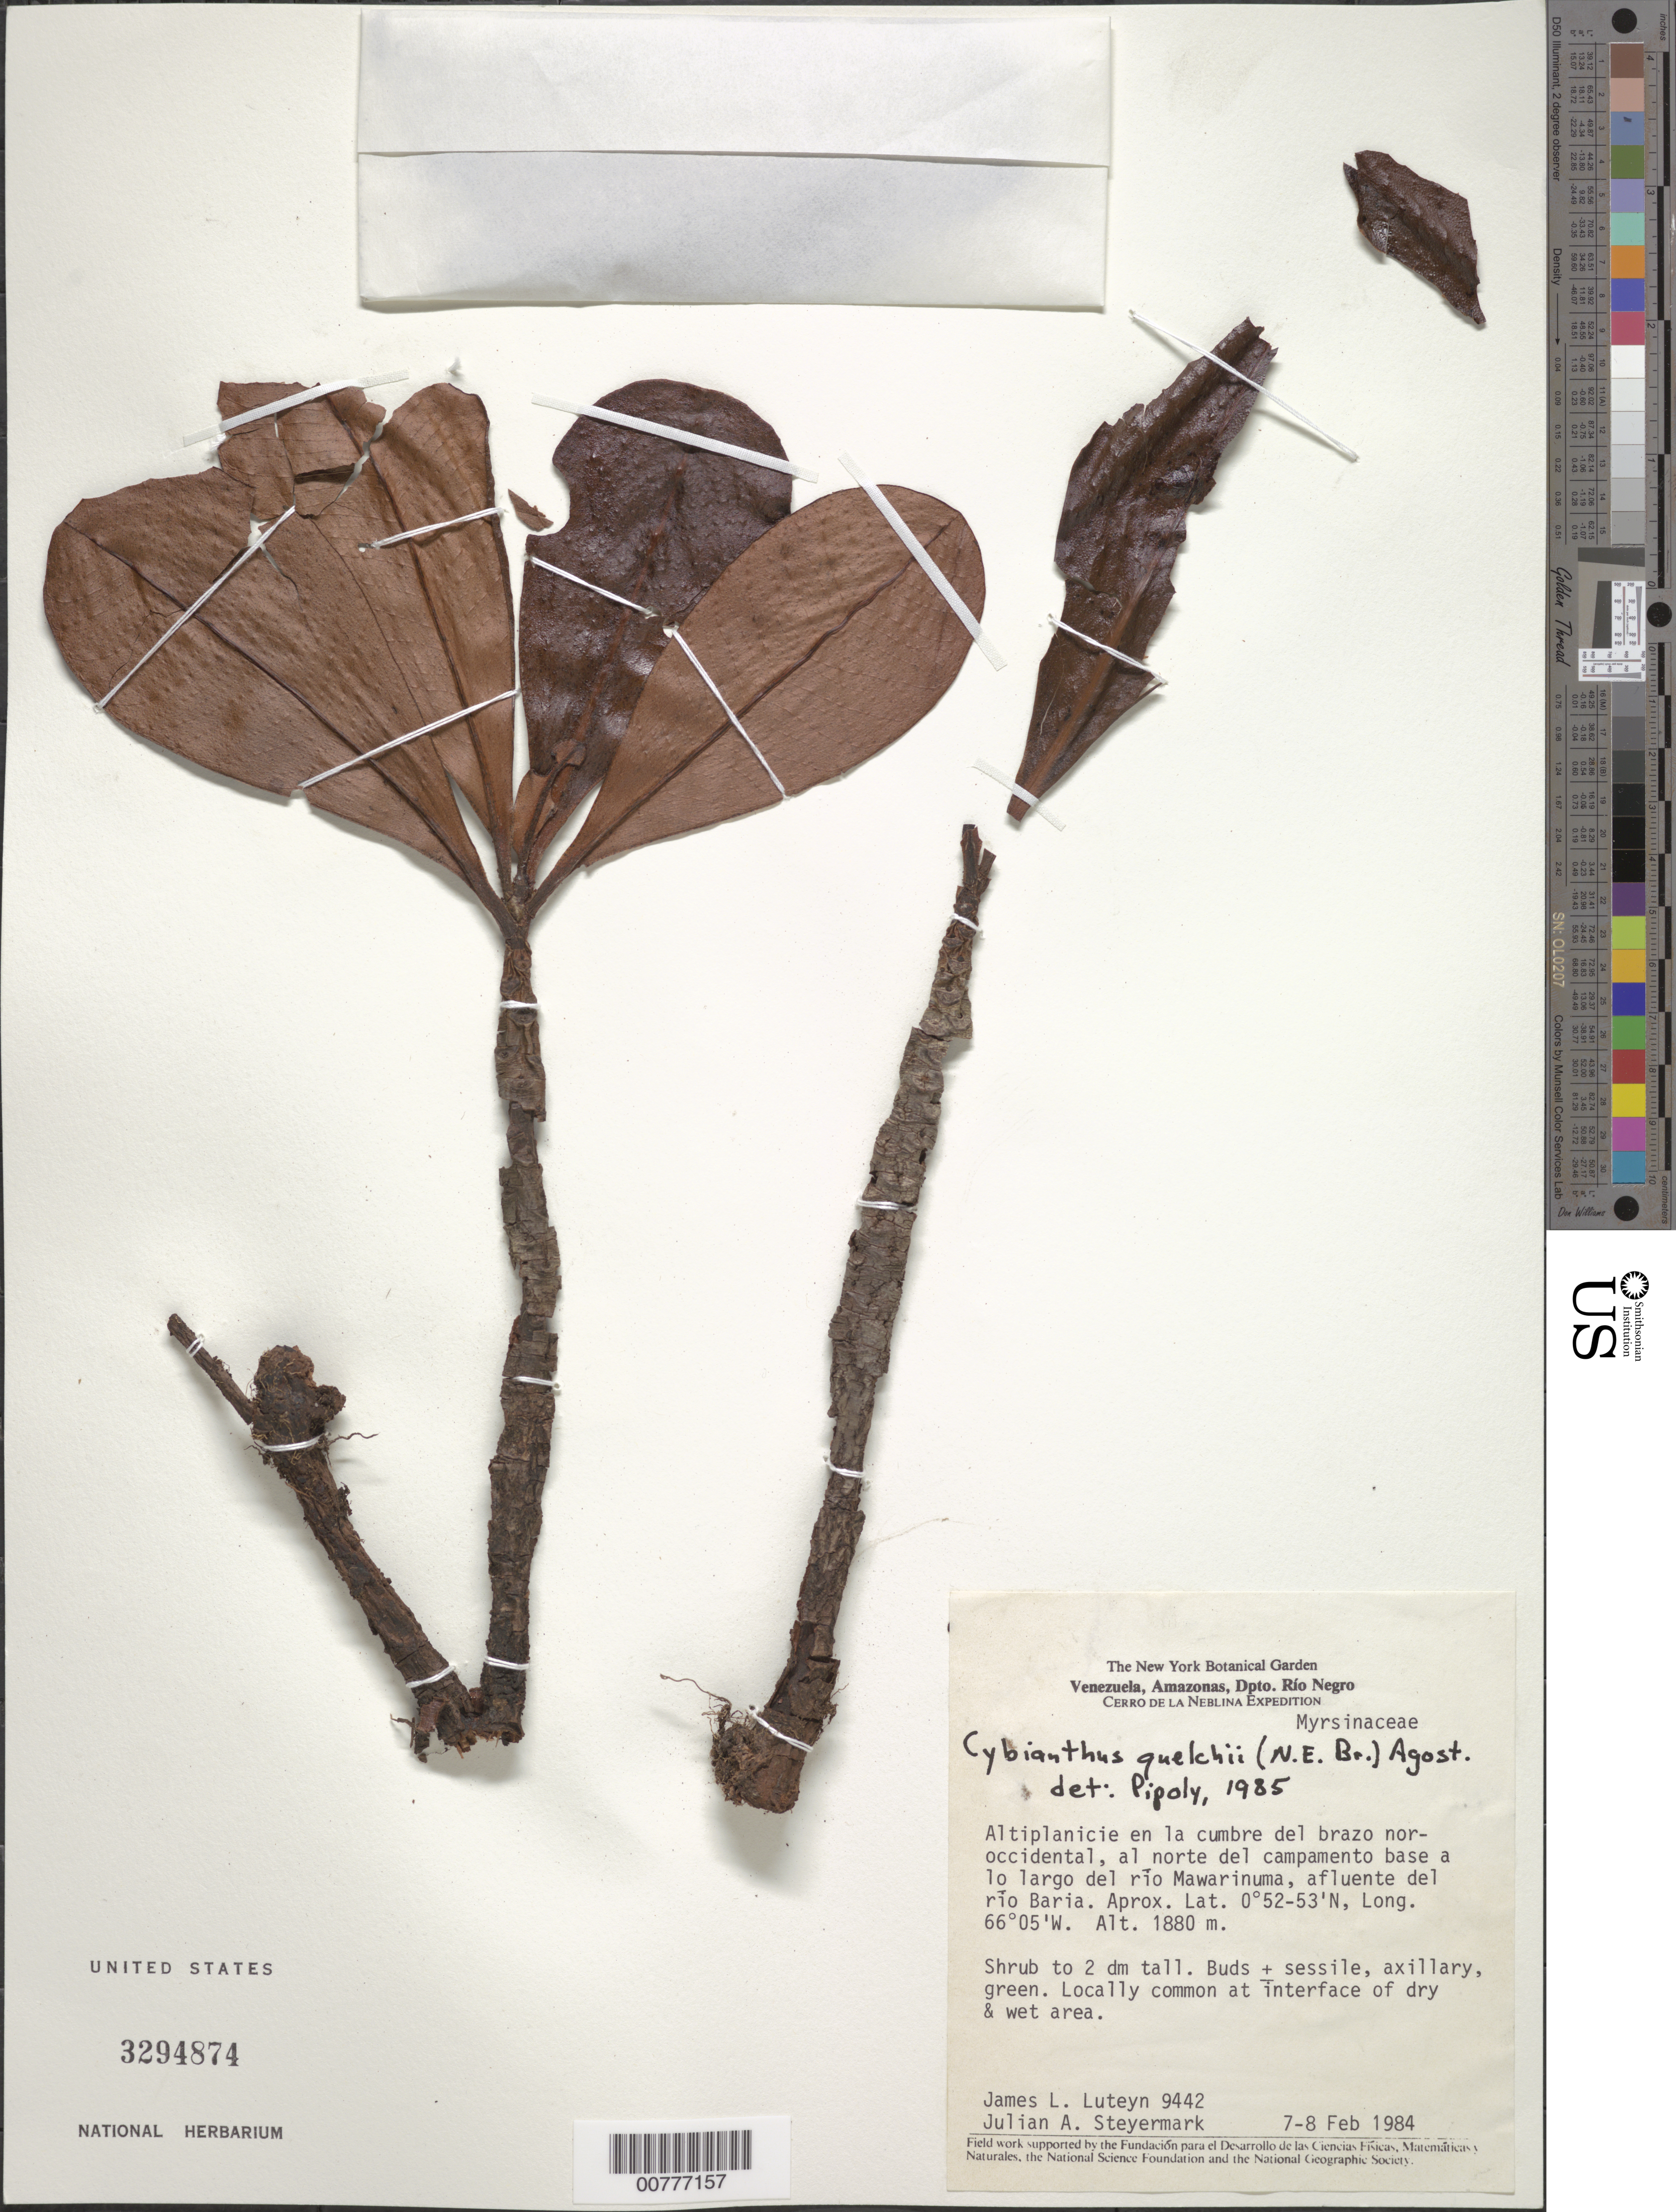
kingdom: Plantae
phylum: Tracheophyta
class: Magnoliopsida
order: Ericales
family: Primulaceae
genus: Cybianthus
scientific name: Cybianthus quelchii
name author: (N.E. Br.) G. Agostini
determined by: Pipoly, J. J., III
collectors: J. L. Luteyn & J. Steyermark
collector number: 9442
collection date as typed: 7-Feb-84 to 8-Feb-84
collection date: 1984-02-07/1984-02-08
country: Venezuela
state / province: Amazonas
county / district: Río Negro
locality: Río Mawarinuma, affluent del of Río Baria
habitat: Altiplanicie en la cumbre del brazo nor-occidental, at interface of dry and wet area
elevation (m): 1880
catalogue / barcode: US 3294874